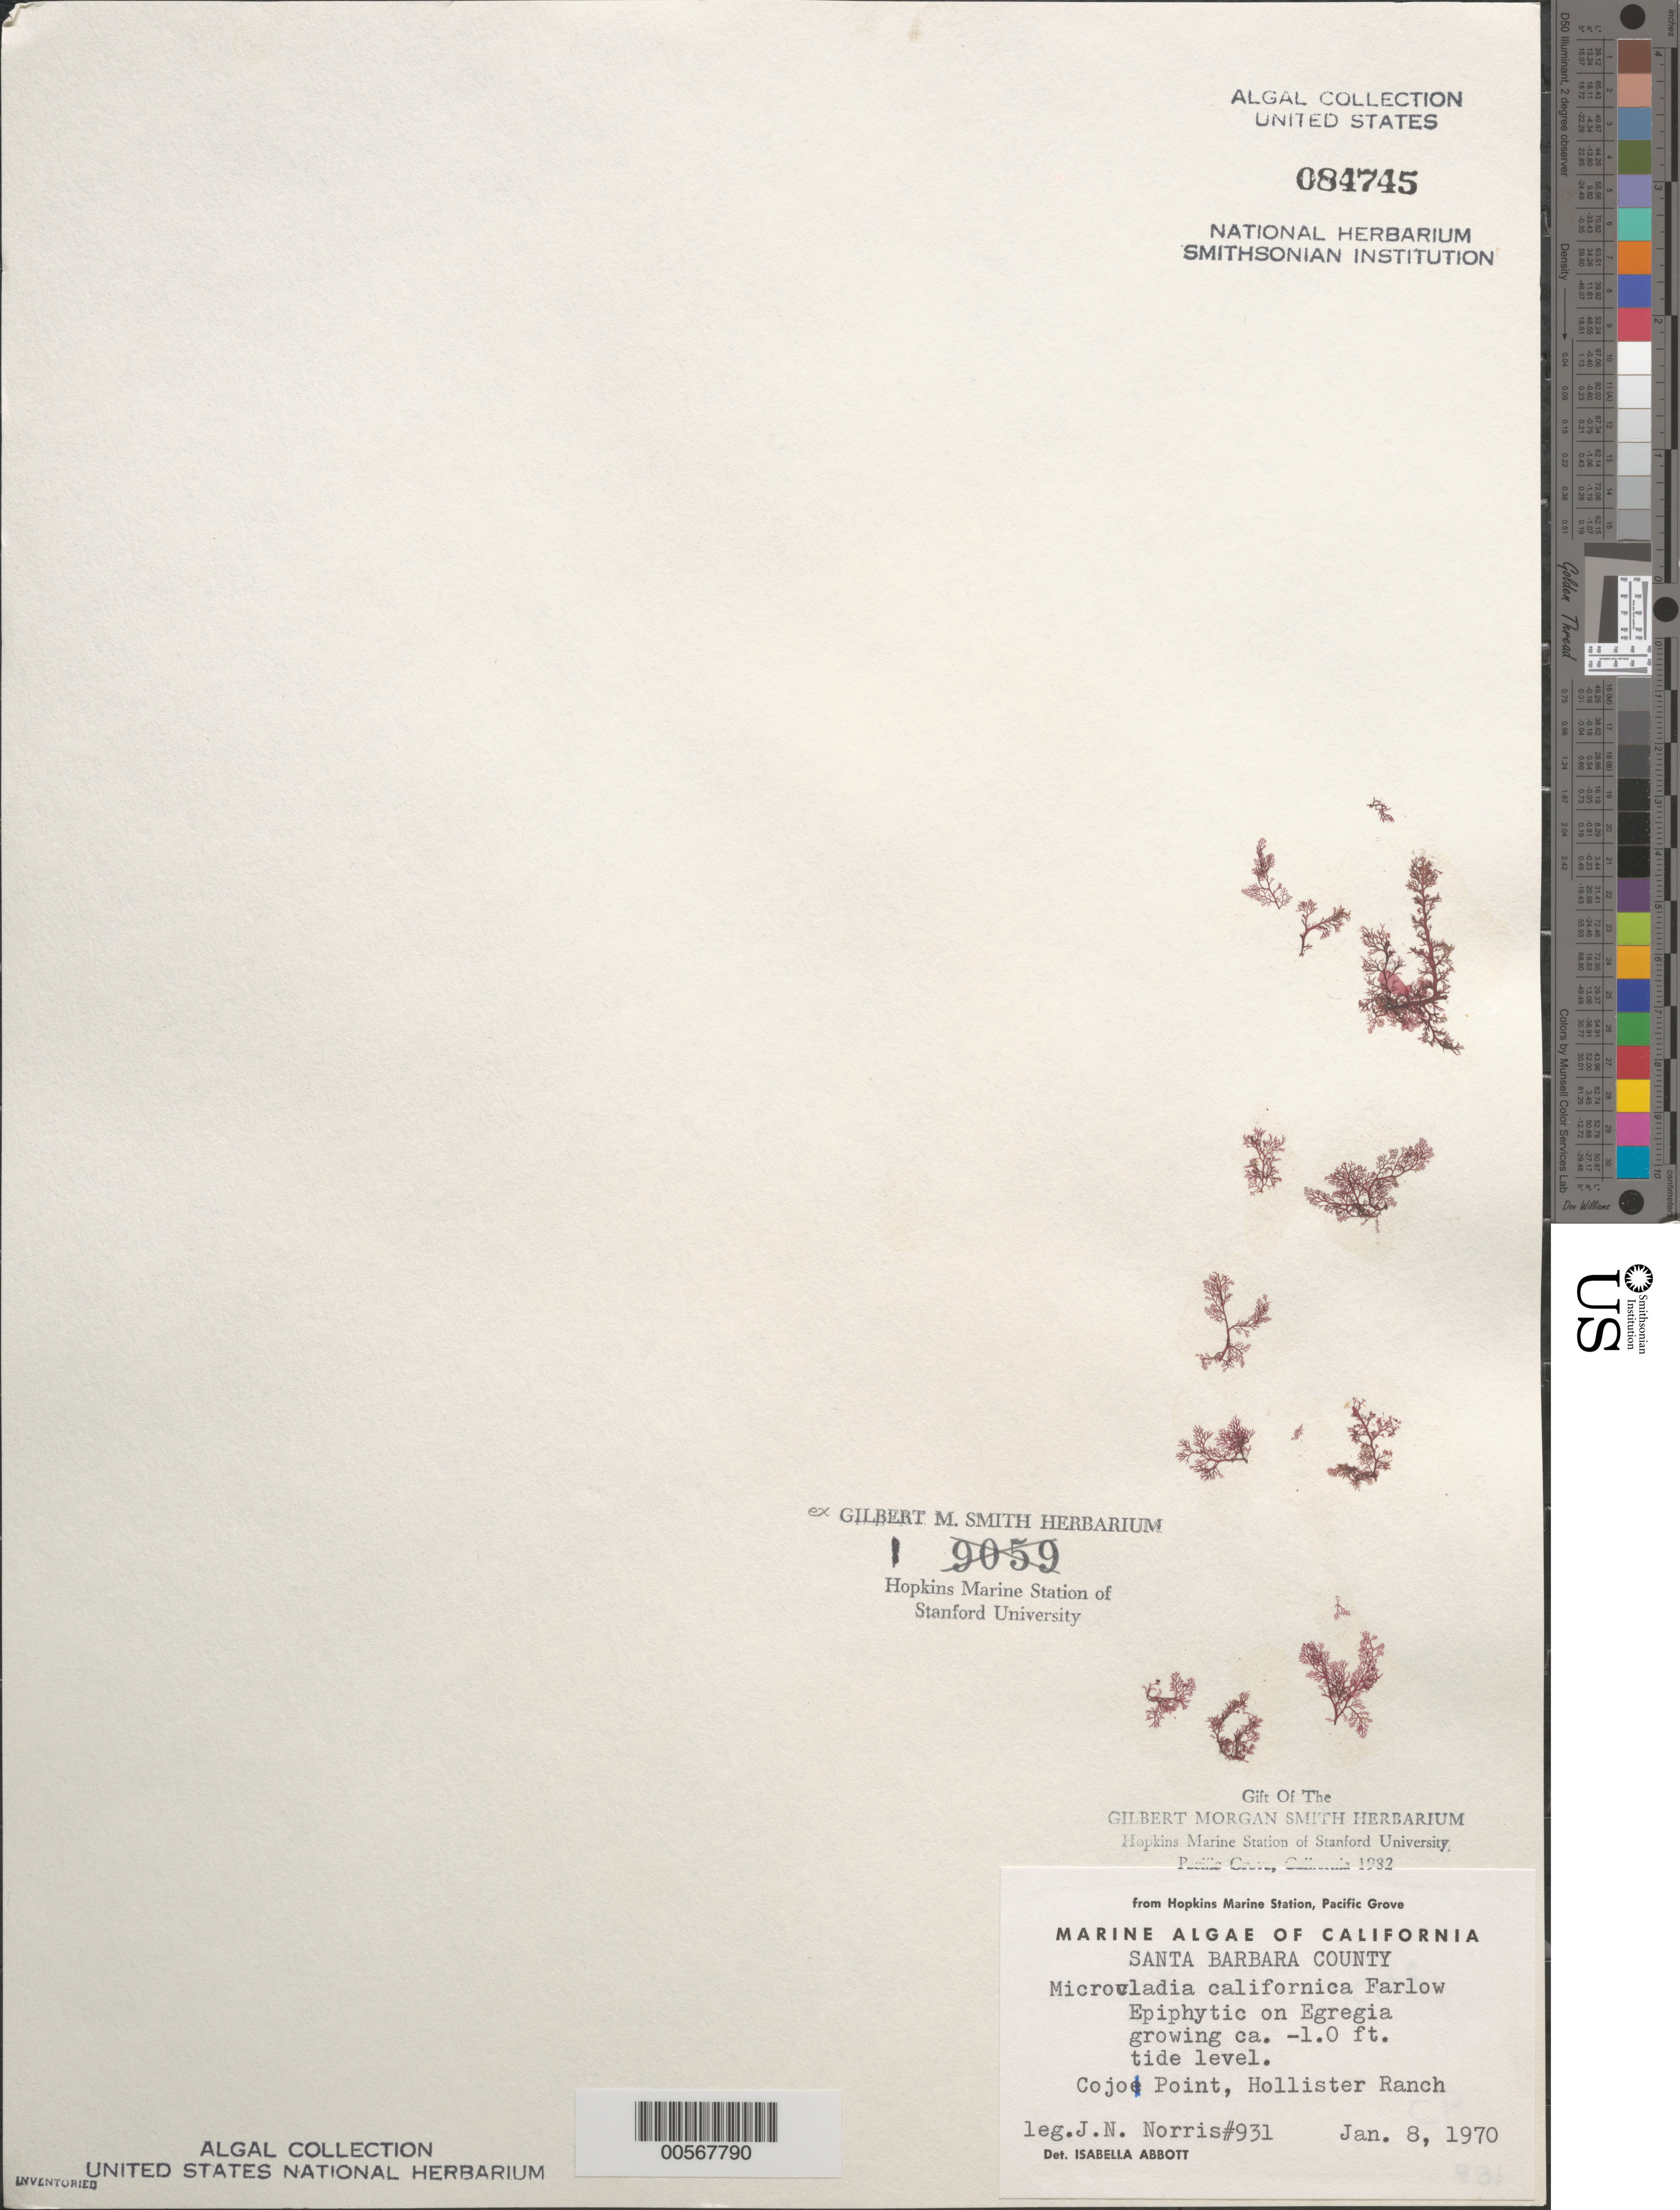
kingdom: Plantae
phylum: Rhodophyta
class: Florideophyceae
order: Ceramiales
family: Ceramiaceae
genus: Campylaephora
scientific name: Campylaephora californica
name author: (Farl.) T.O. Cho in T.O. Cho et al.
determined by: Algae name updating Project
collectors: J. N. Norris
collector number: JN-931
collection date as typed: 08 Jan 1970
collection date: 1970-01-08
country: United States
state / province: California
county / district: Santa Barbara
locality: Cojo Point, Hollister Ranch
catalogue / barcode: US 84745